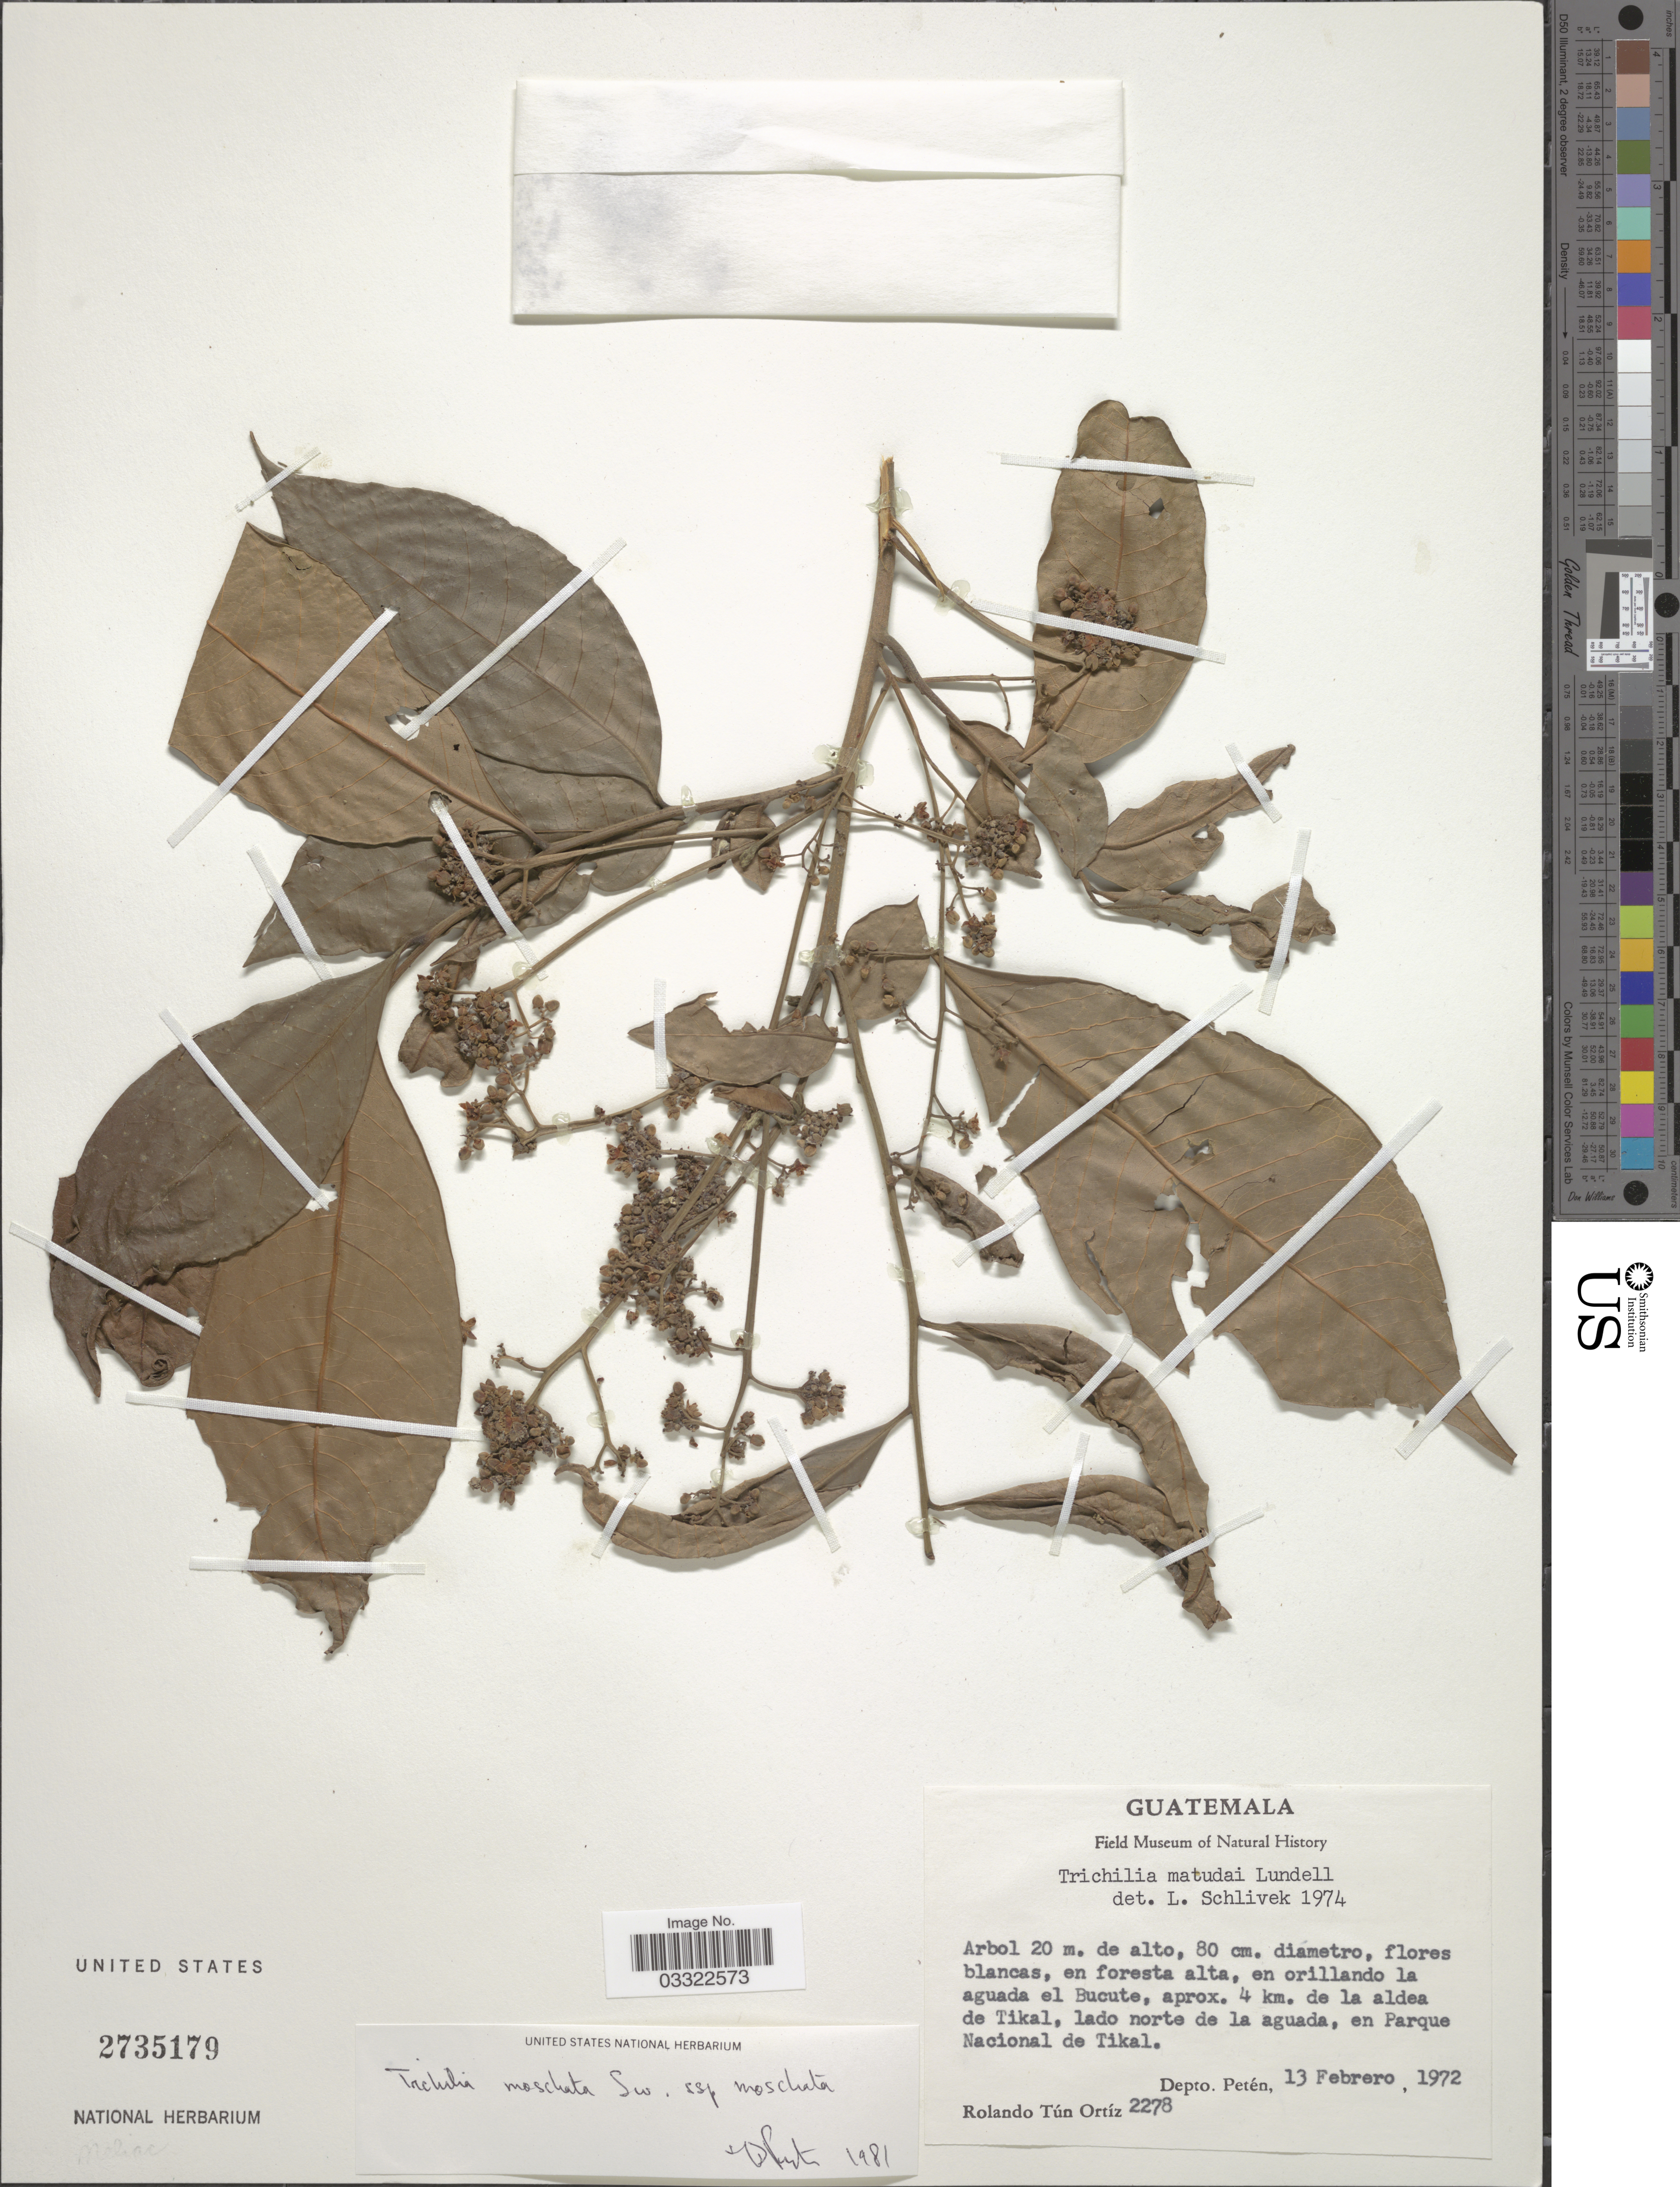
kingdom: Plantae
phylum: Tracheophyta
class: Magnoliopsida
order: Sapindales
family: Meliaceae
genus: Trichilia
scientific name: Trichilia moschata subsp. moschata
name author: Sw.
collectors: R. Tún Ortíz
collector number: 2278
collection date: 1972-02-13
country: Guatemala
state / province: El Petén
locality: En orillando la aguada el Bucute, aprox. 4 km. de la aldea de Tikal, lado norte de la aguada, en Parque Nacional de Tikal. Depto. Petén.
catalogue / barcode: US 2735179